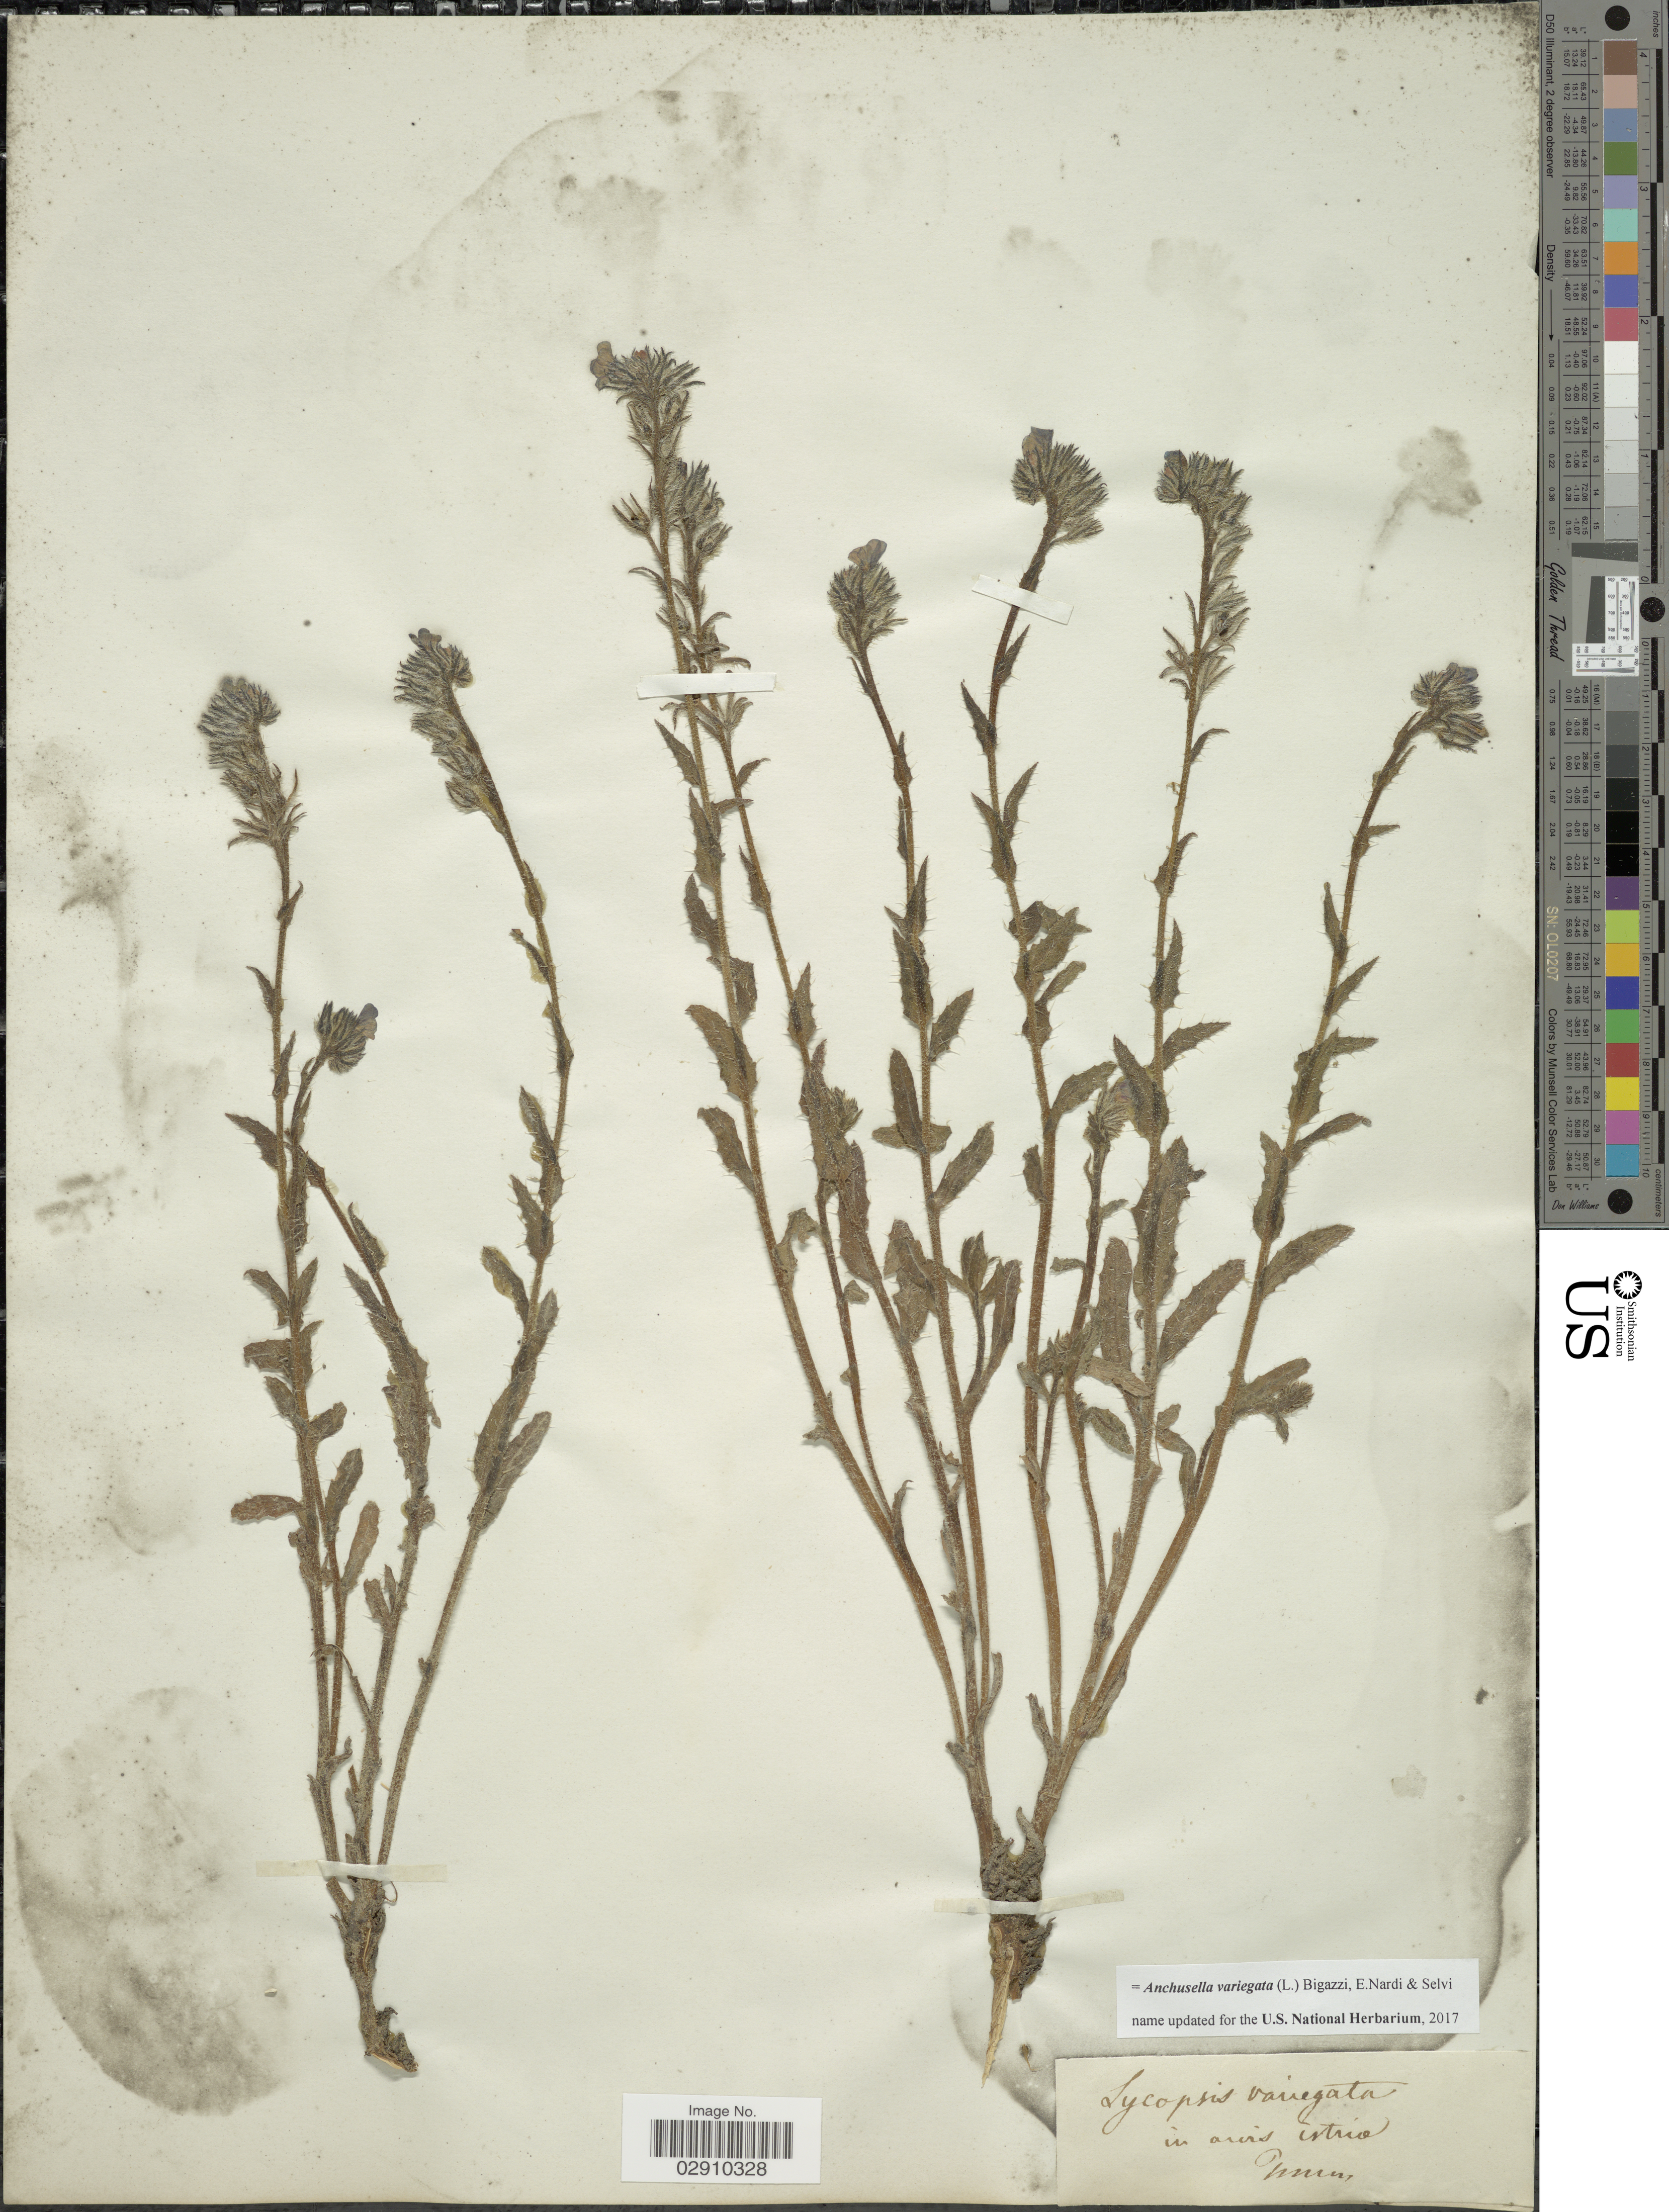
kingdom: Plantae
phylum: Tracheophyta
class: Magnoliopsida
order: Boraginales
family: Boraginaceae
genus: Anchusella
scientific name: Anchusella variegata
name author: (L.) Bigazzi et al.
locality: In arvis Istria.